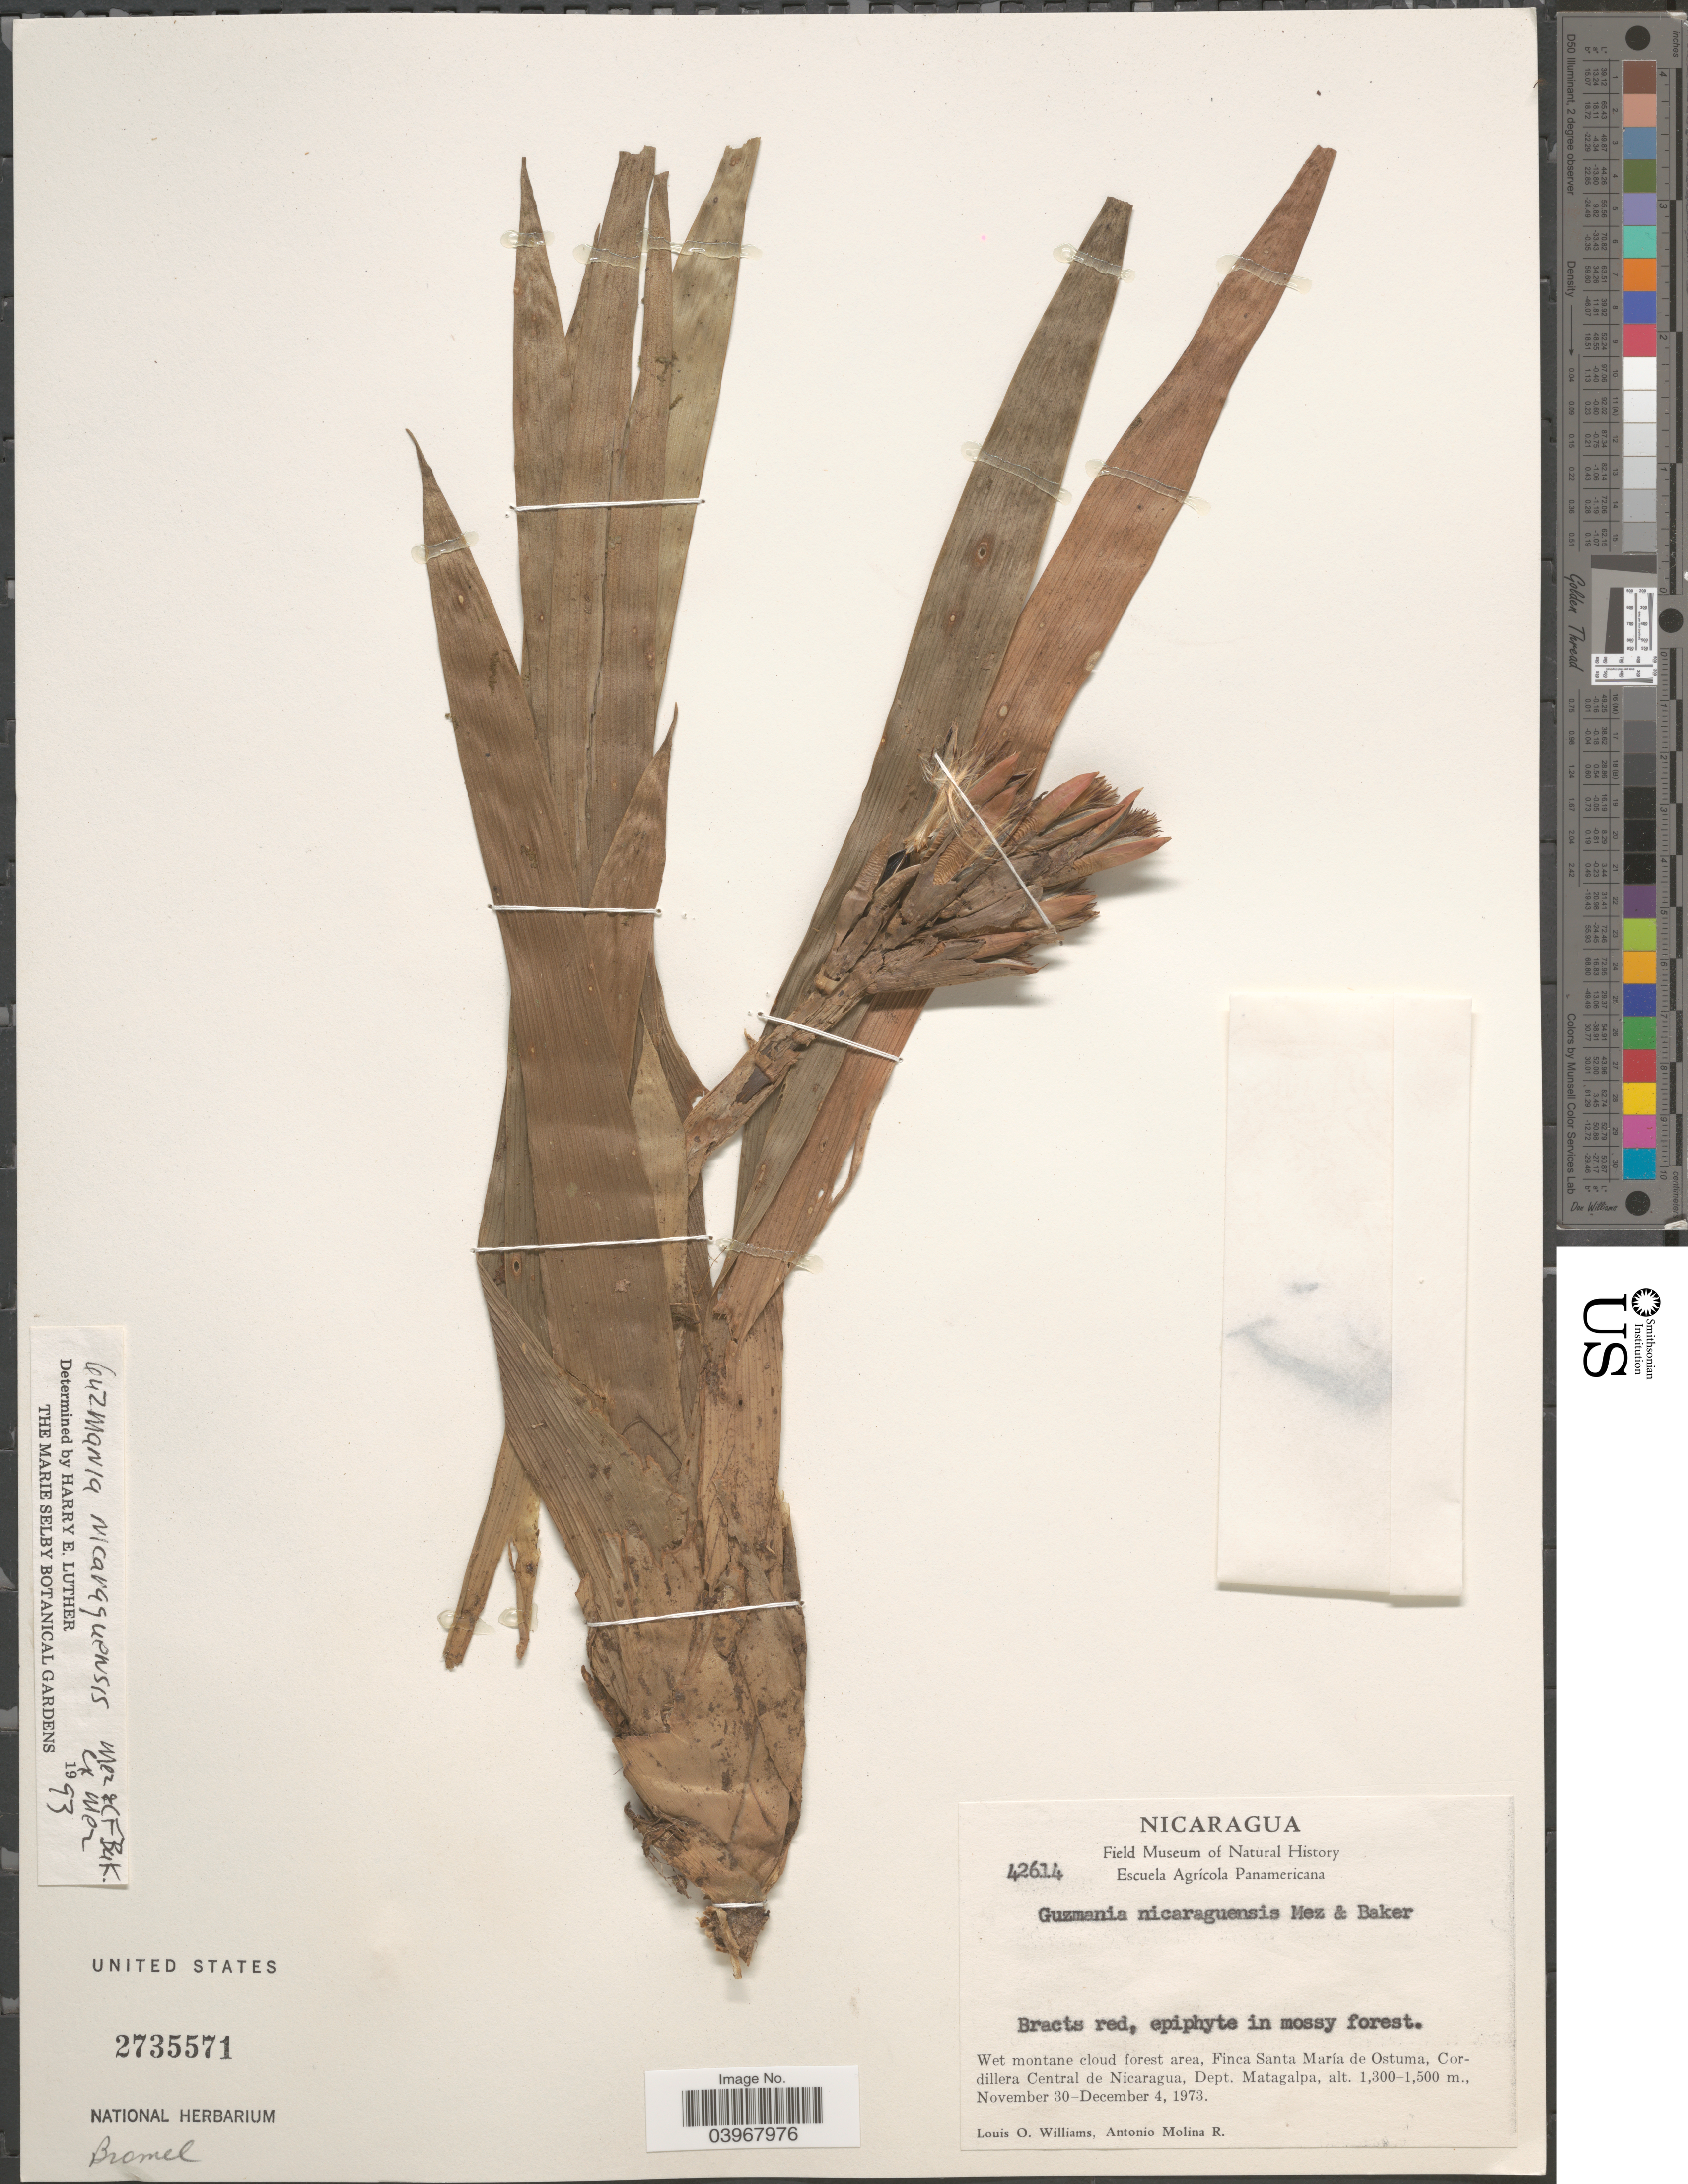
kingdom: Plantae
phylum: Tracheophyta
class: Liliopsida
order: Poales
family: Bromeliaceae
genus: Guzmania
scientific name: Guzmania nicaraguensis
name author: Mez & Mez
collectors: L. O. Williams & A. Molina R.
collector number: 42614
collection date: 1973-11-30/1973-12-04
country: Nicaragua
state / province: Matagalpa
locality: Finca Santa María de Ostuma, Cordillera Central de Nicaragua, Dept. Matagalpa.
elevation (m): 1300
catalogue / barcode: US 2735571